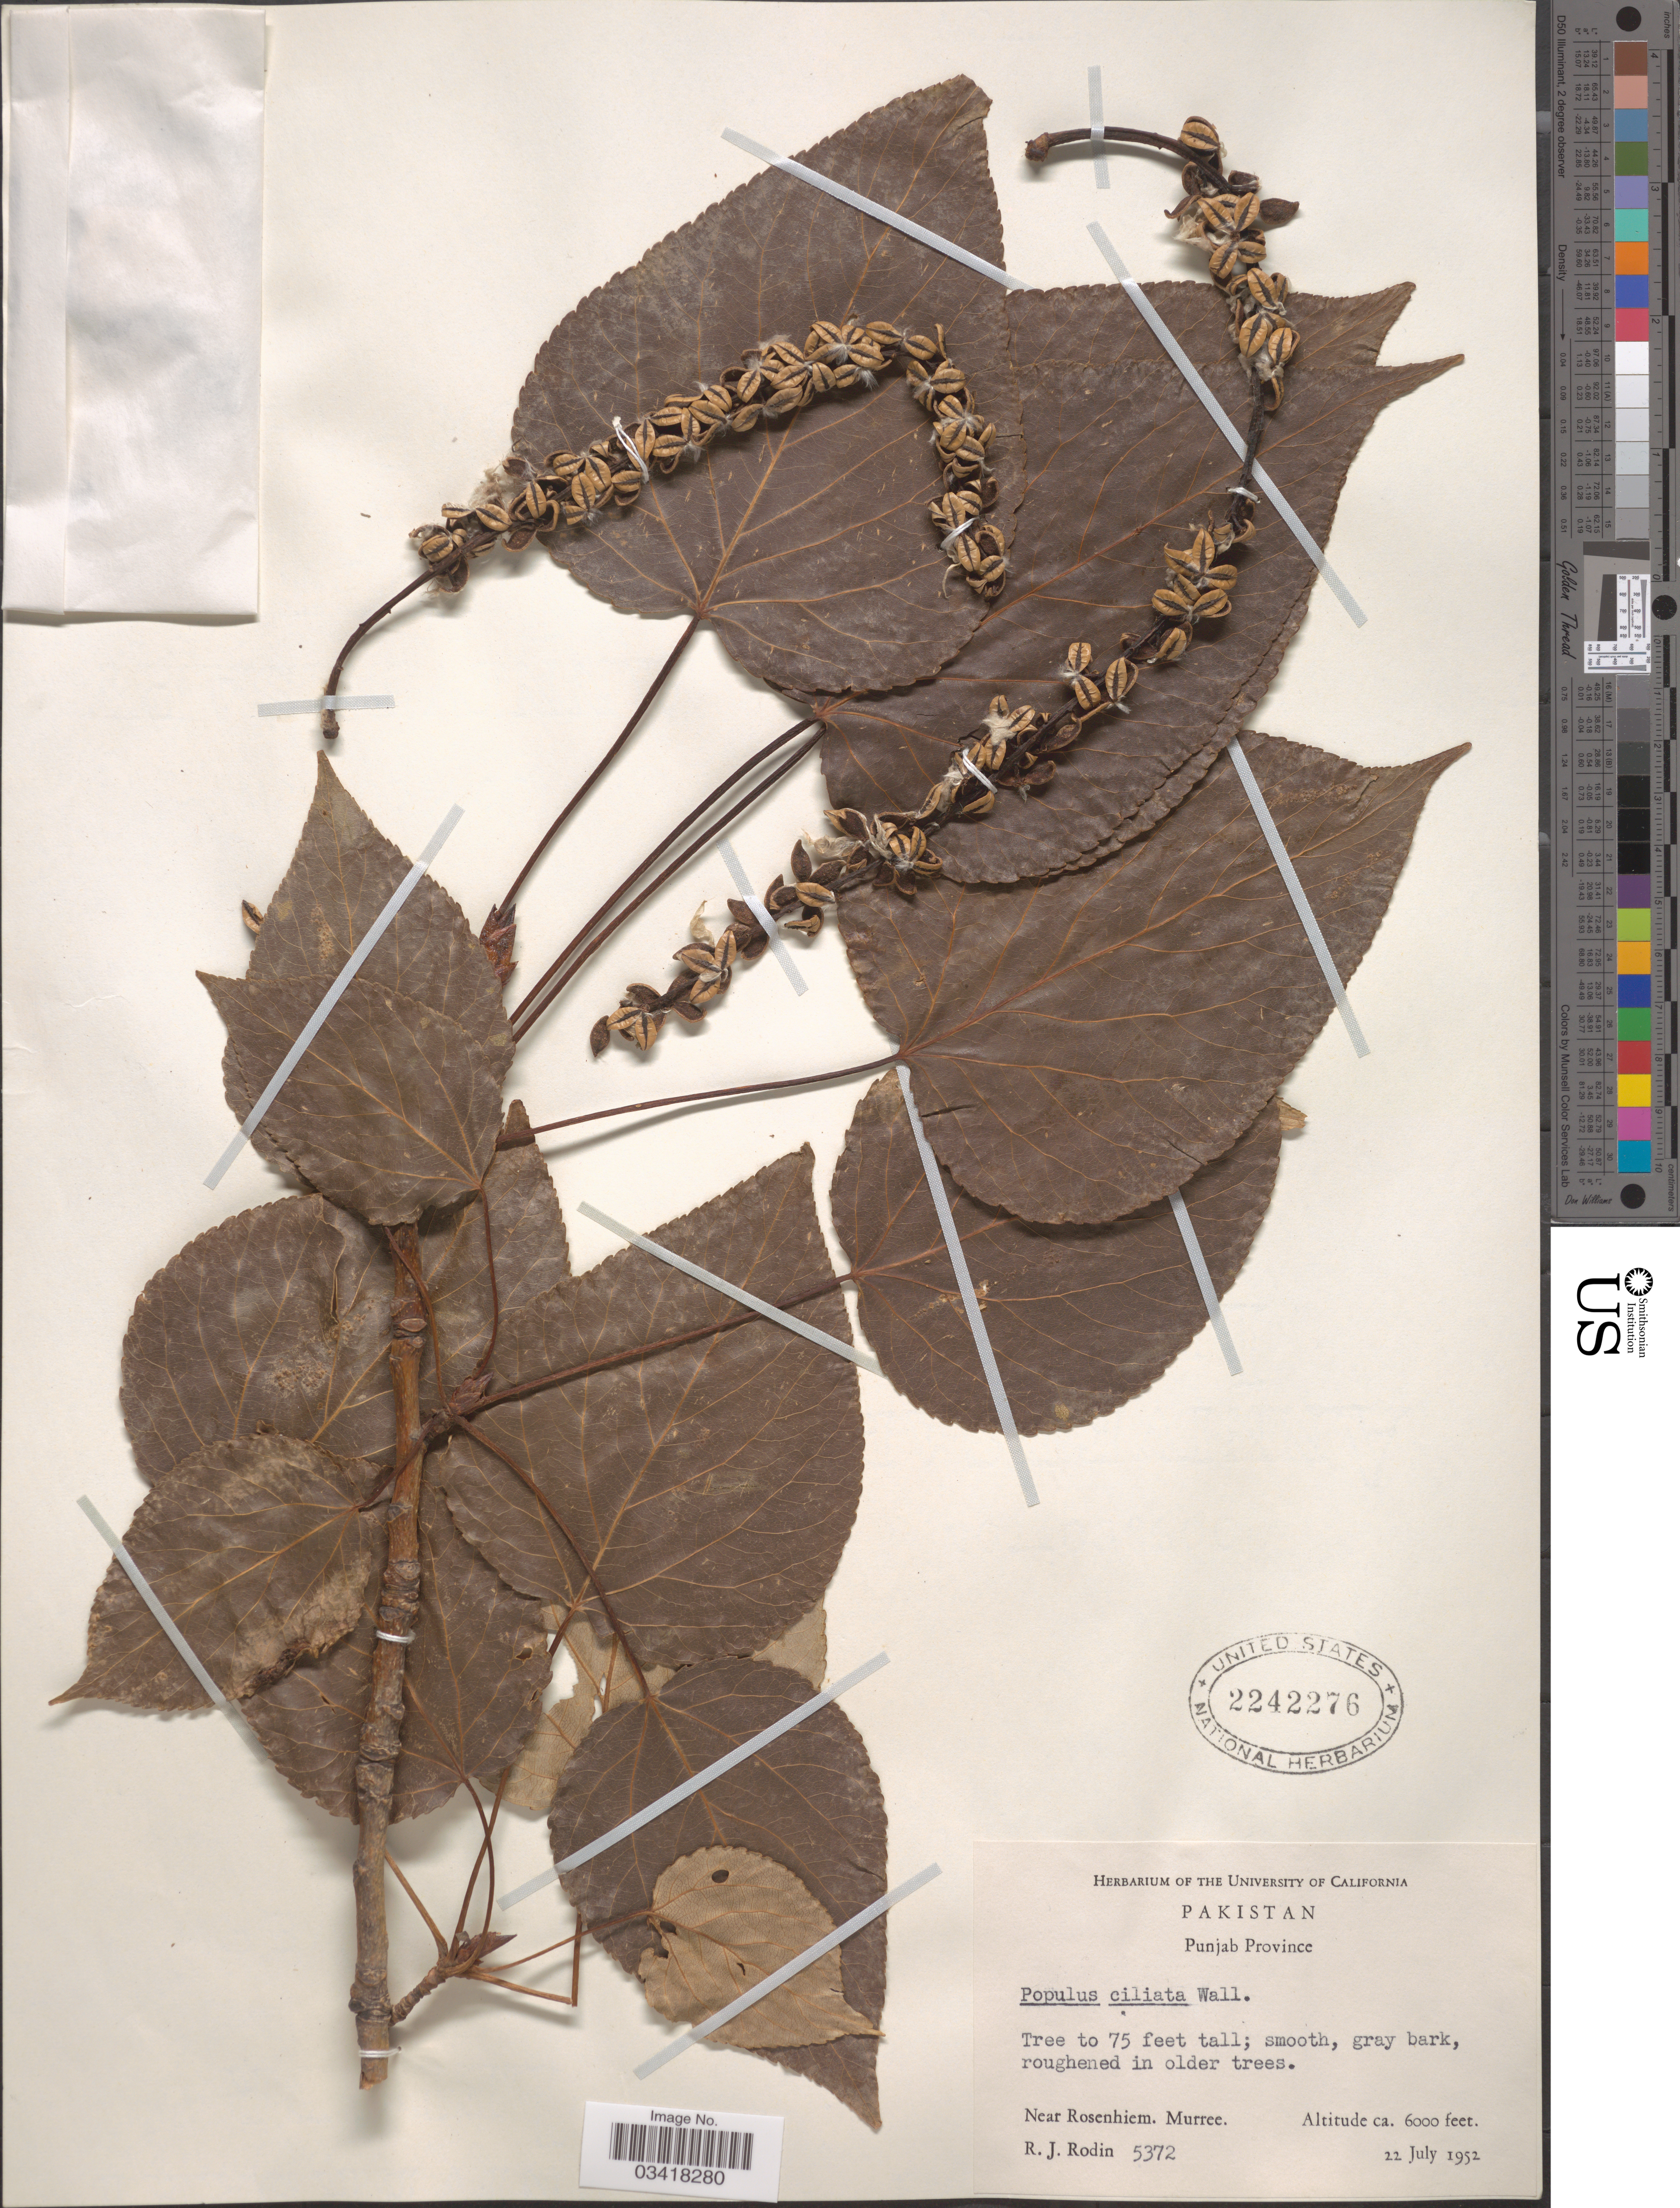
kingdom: Plantae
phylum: Tracheophyta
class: Magnoliopsida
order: Malpighiales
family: Salicaceae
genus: Populus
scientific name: Populus ciliata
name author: Wall. ex Royle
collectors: R. J. Rodin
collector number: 5372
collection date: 1952-07-22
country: Pakistan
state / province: Punjab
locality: Punjab Province. Near Rosenhiem. Murree.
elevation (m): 1829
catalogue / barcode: US 2242276